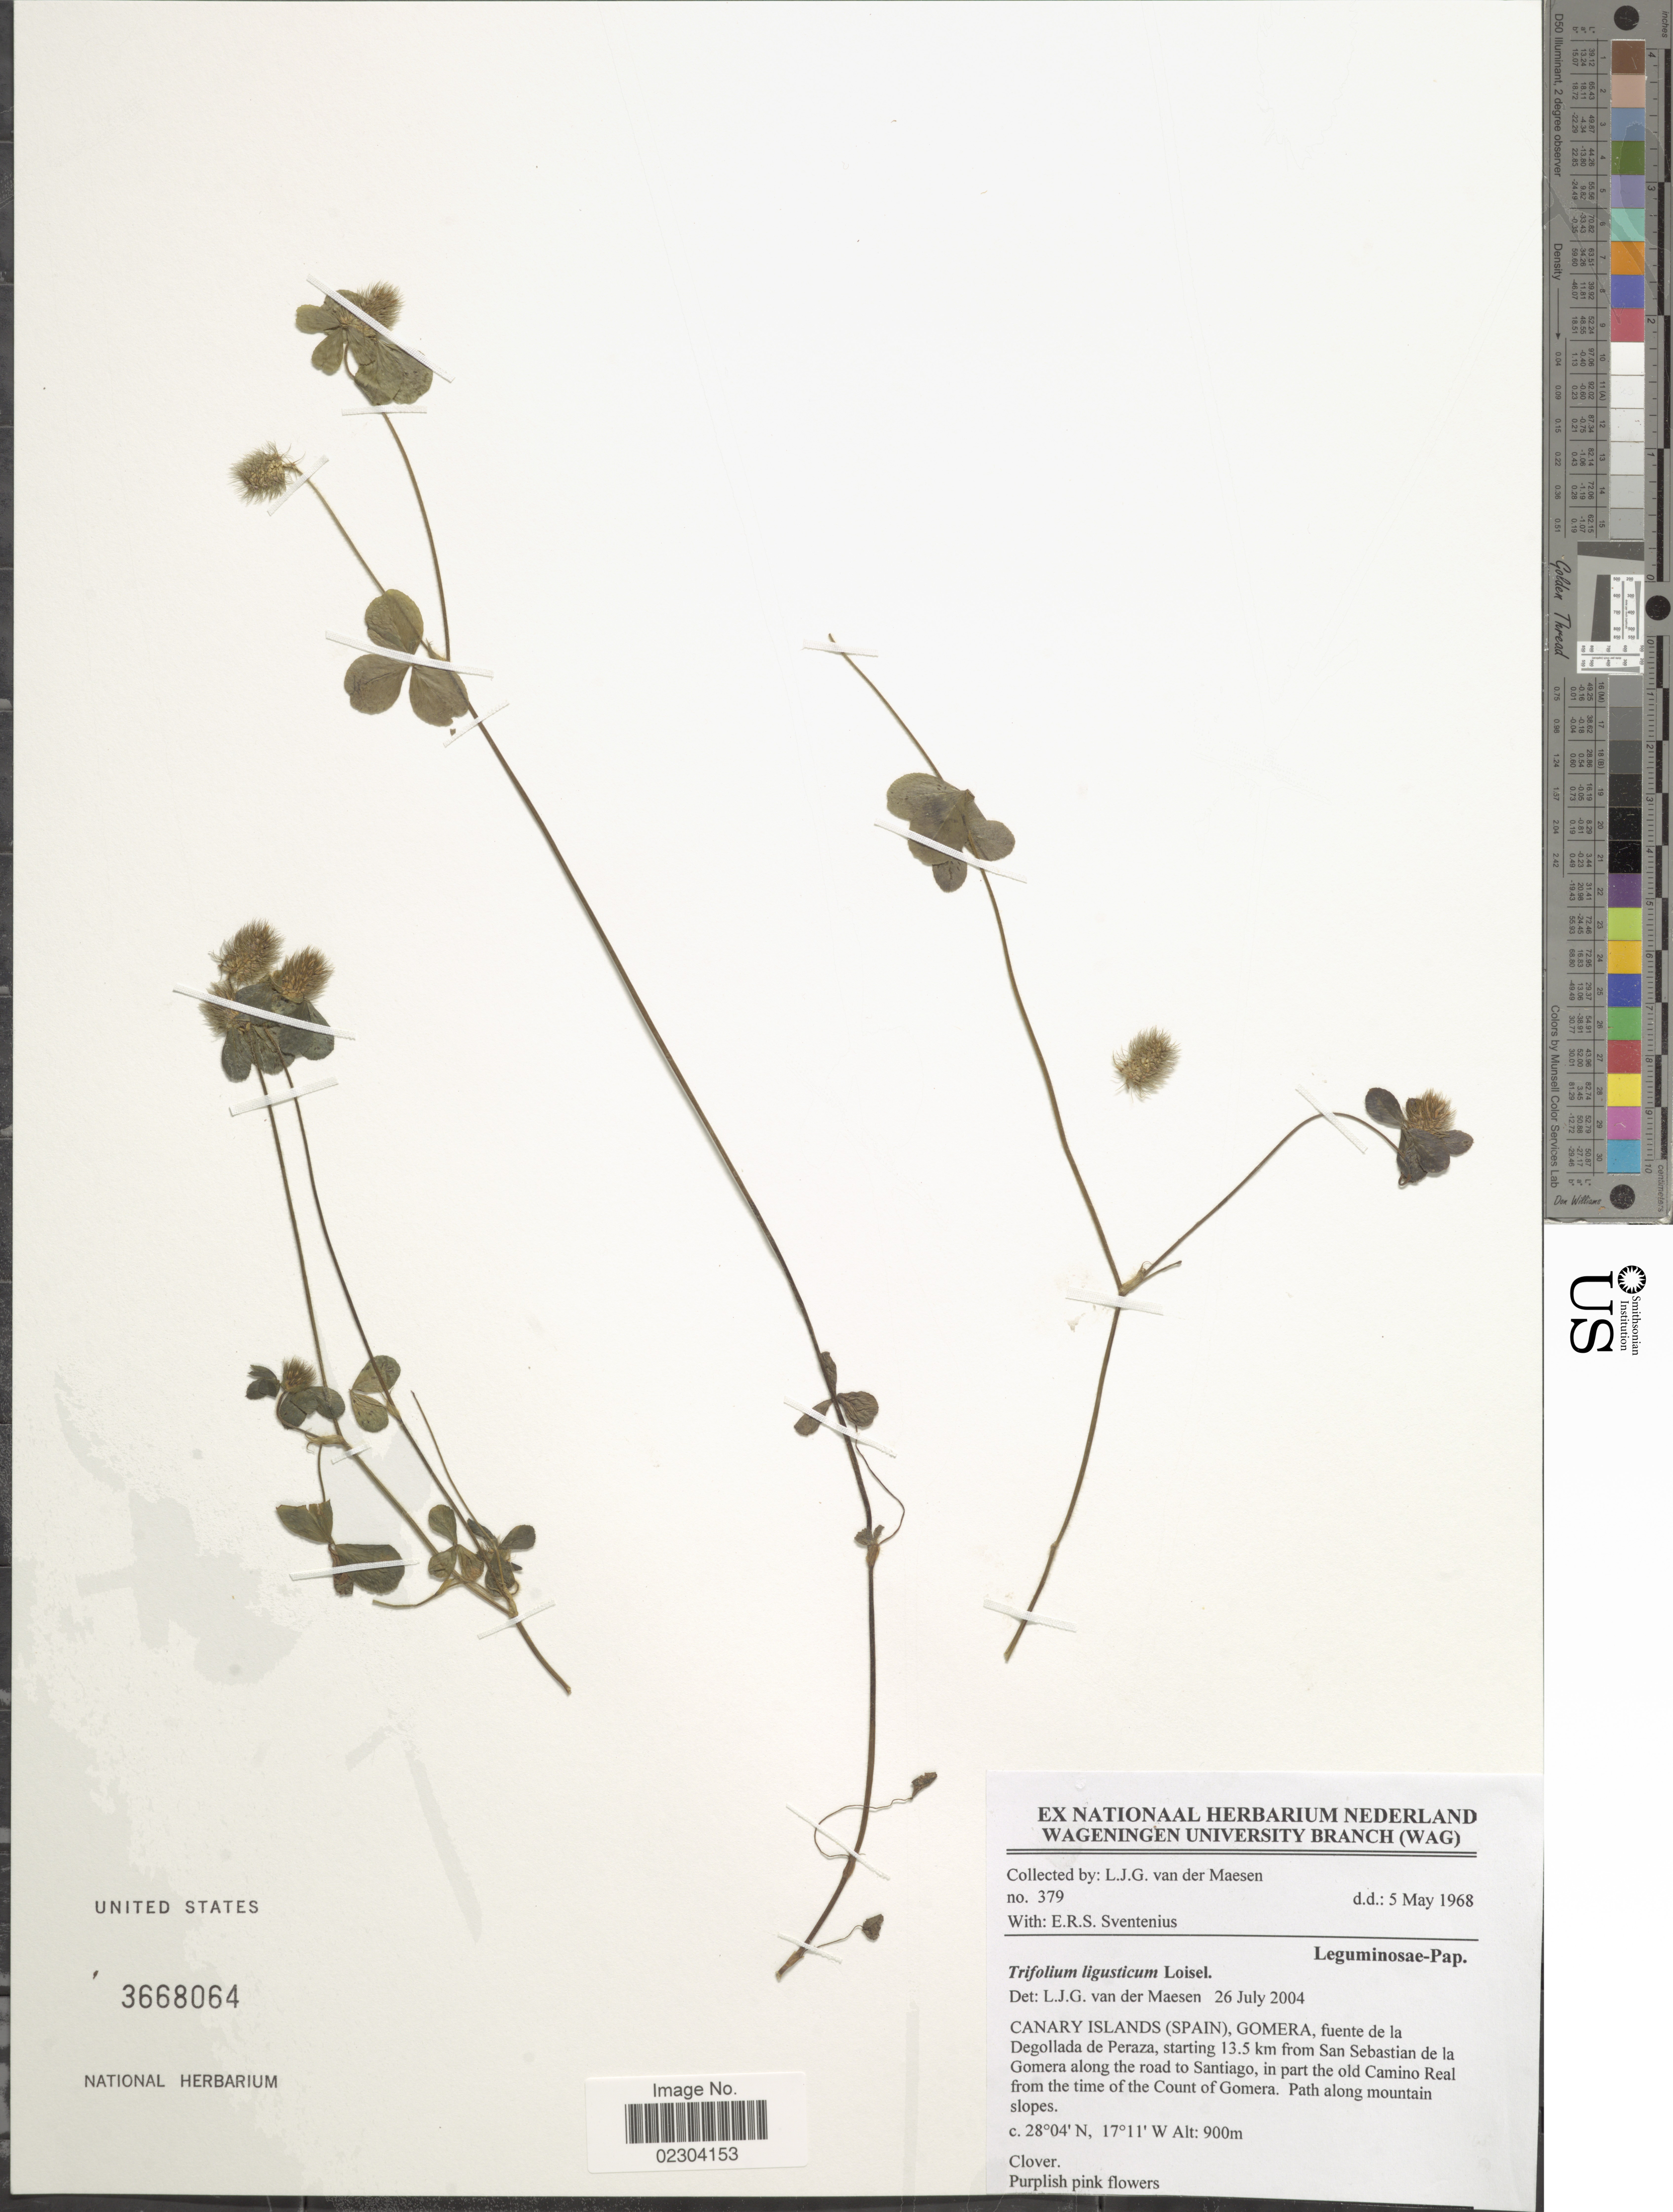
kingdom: Plantae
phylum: Tracheophyta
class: Magnoliopsida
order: Fabales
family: Fabaceae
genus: Trifolium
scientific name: Trifolium ligusticum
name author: Loisel.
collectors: L. van der Maesen & E. Sventenius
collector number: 379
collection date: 1968-05-05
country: Spain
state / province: Canarias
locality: Canary Islands ( Spain), Gomera, fuente de la Degollada de Peraza, starting 13.5 km from San Sebastian de la Gomera along the road to Santiago, in part the old Camino Real from the time of the Count of Gomera. Path along mountain slopes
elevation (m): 900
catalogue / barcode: US 3668064